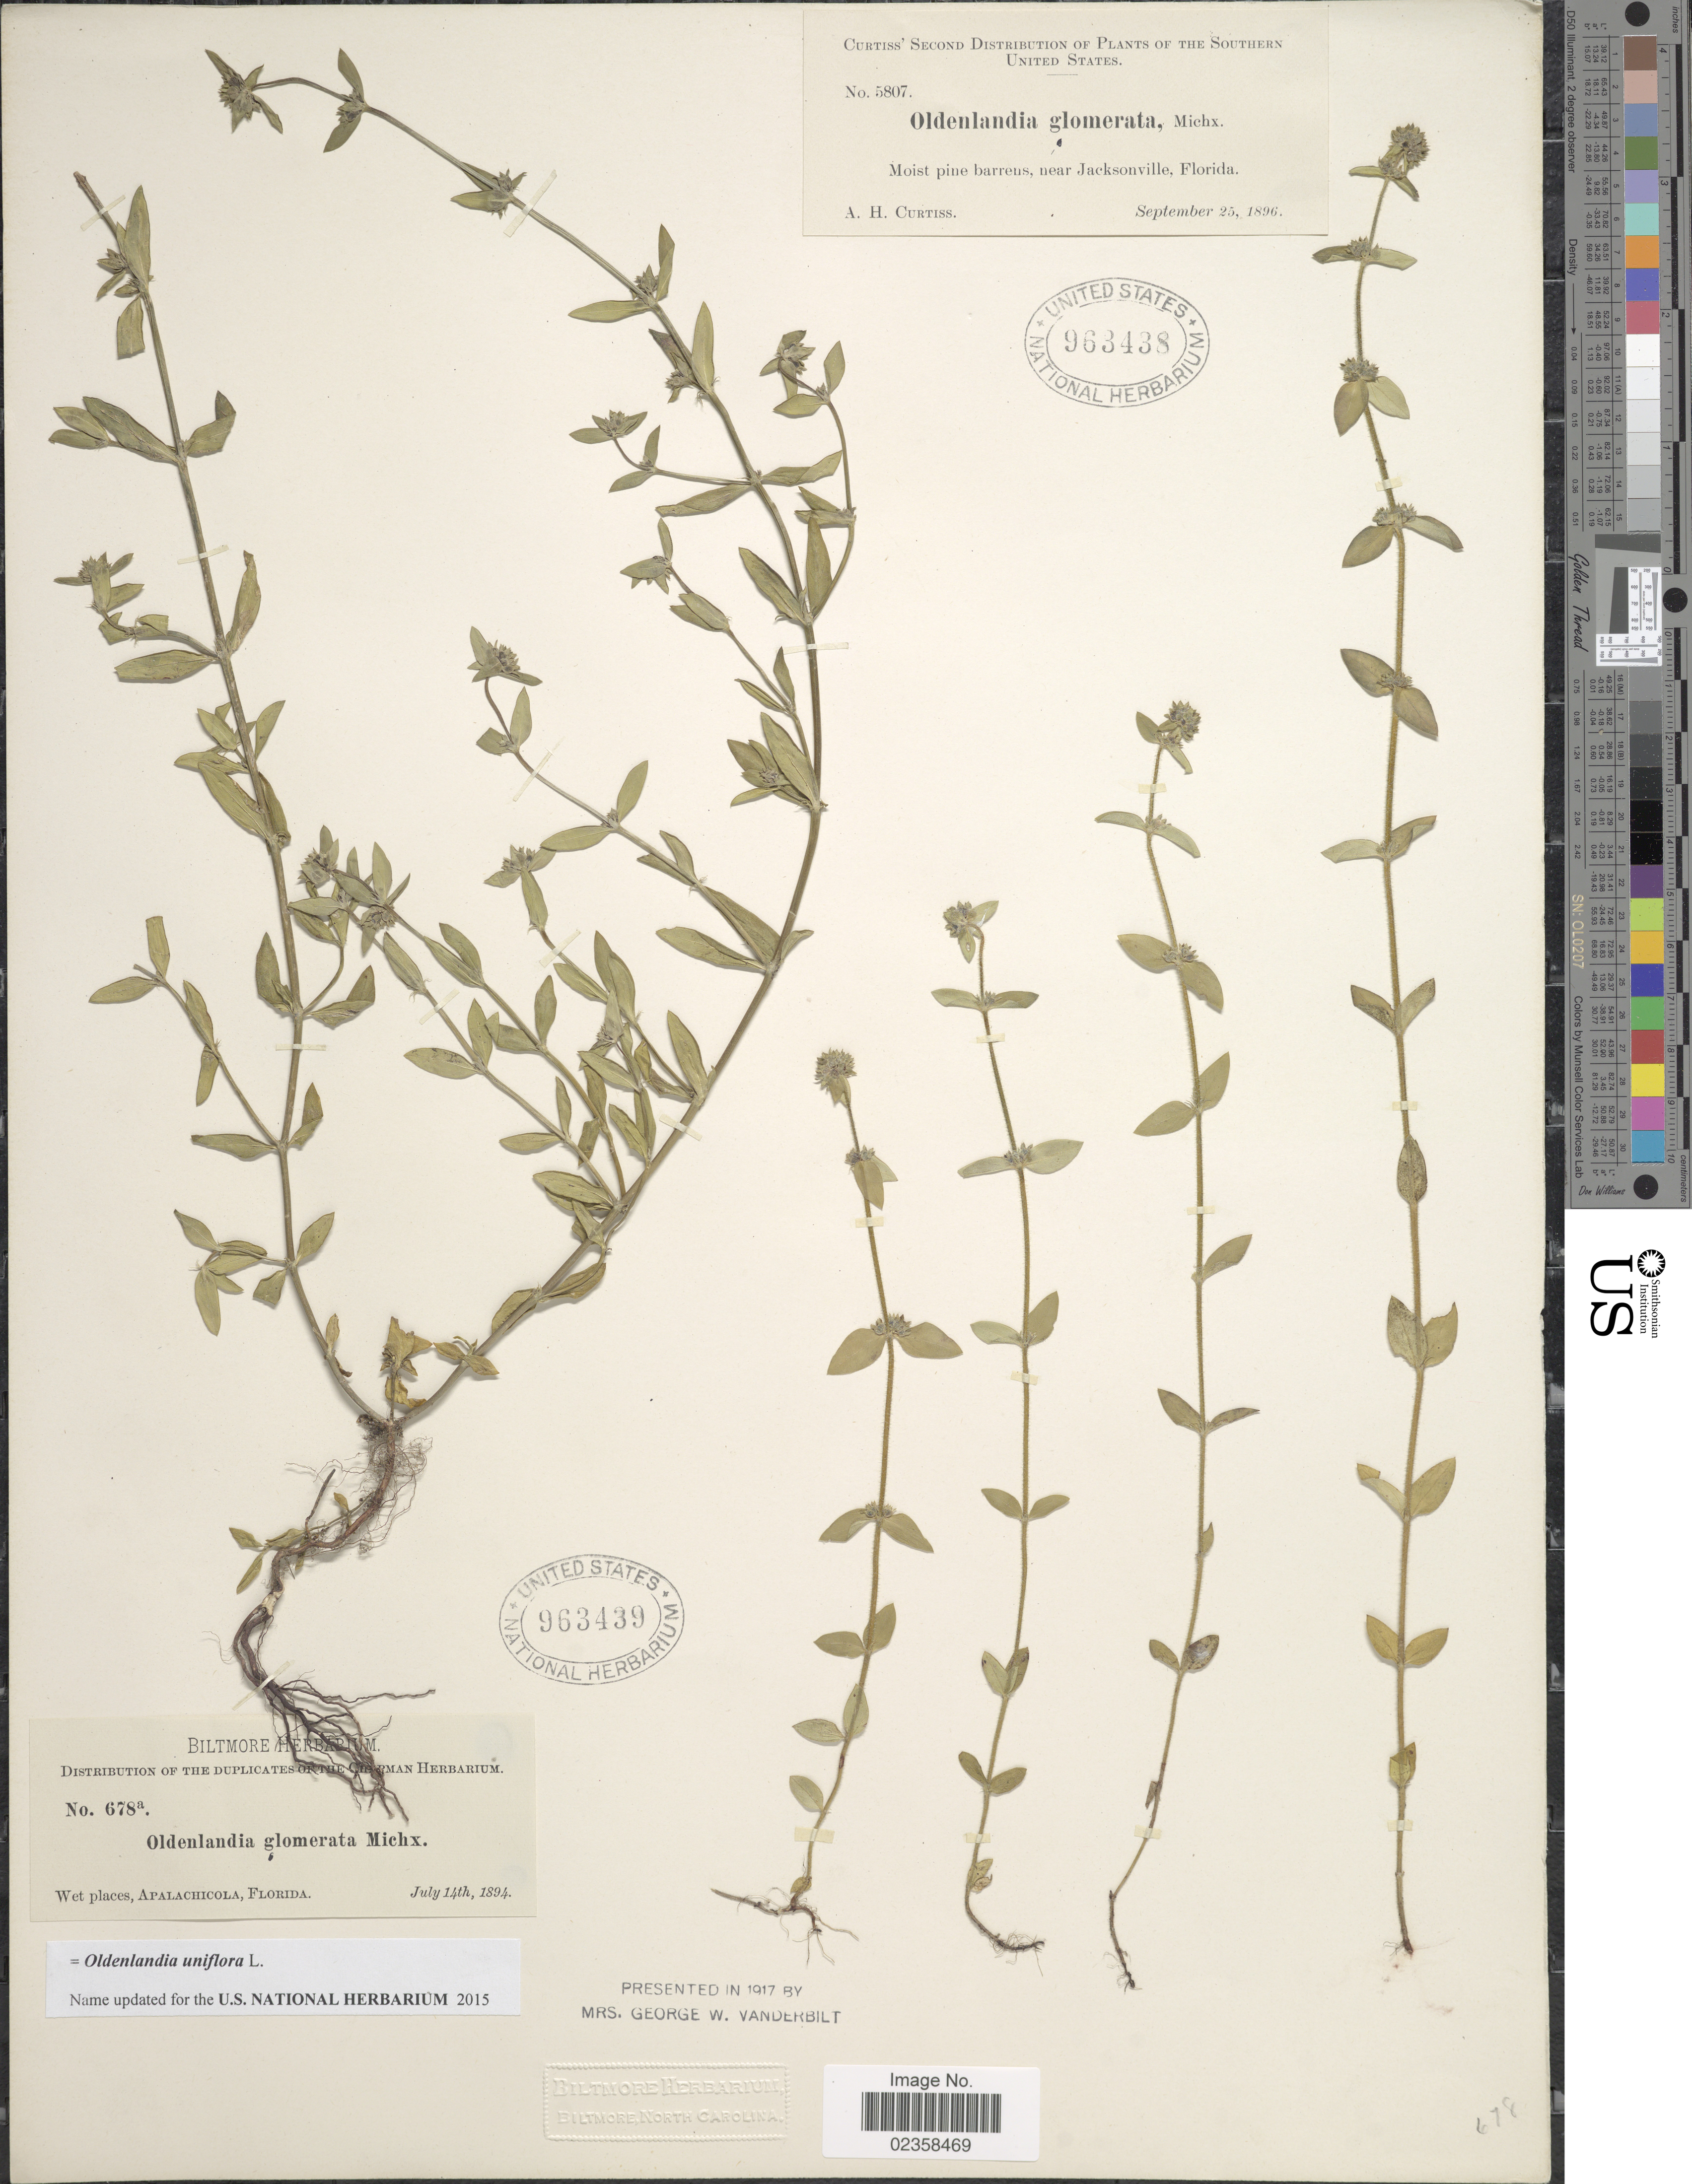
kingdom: Plantae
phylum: Tracheophyta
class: Magnoliopsida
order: Gentianales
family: Rubiaceae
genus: Oldenlandia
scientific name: Oldenlandia uniflora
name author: L.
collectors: ex herb. Biltmore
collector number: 678a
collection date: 1894-07-14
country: United States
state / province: Florida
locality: Wet places, Apalachicola, Florida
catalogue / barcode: US 963439